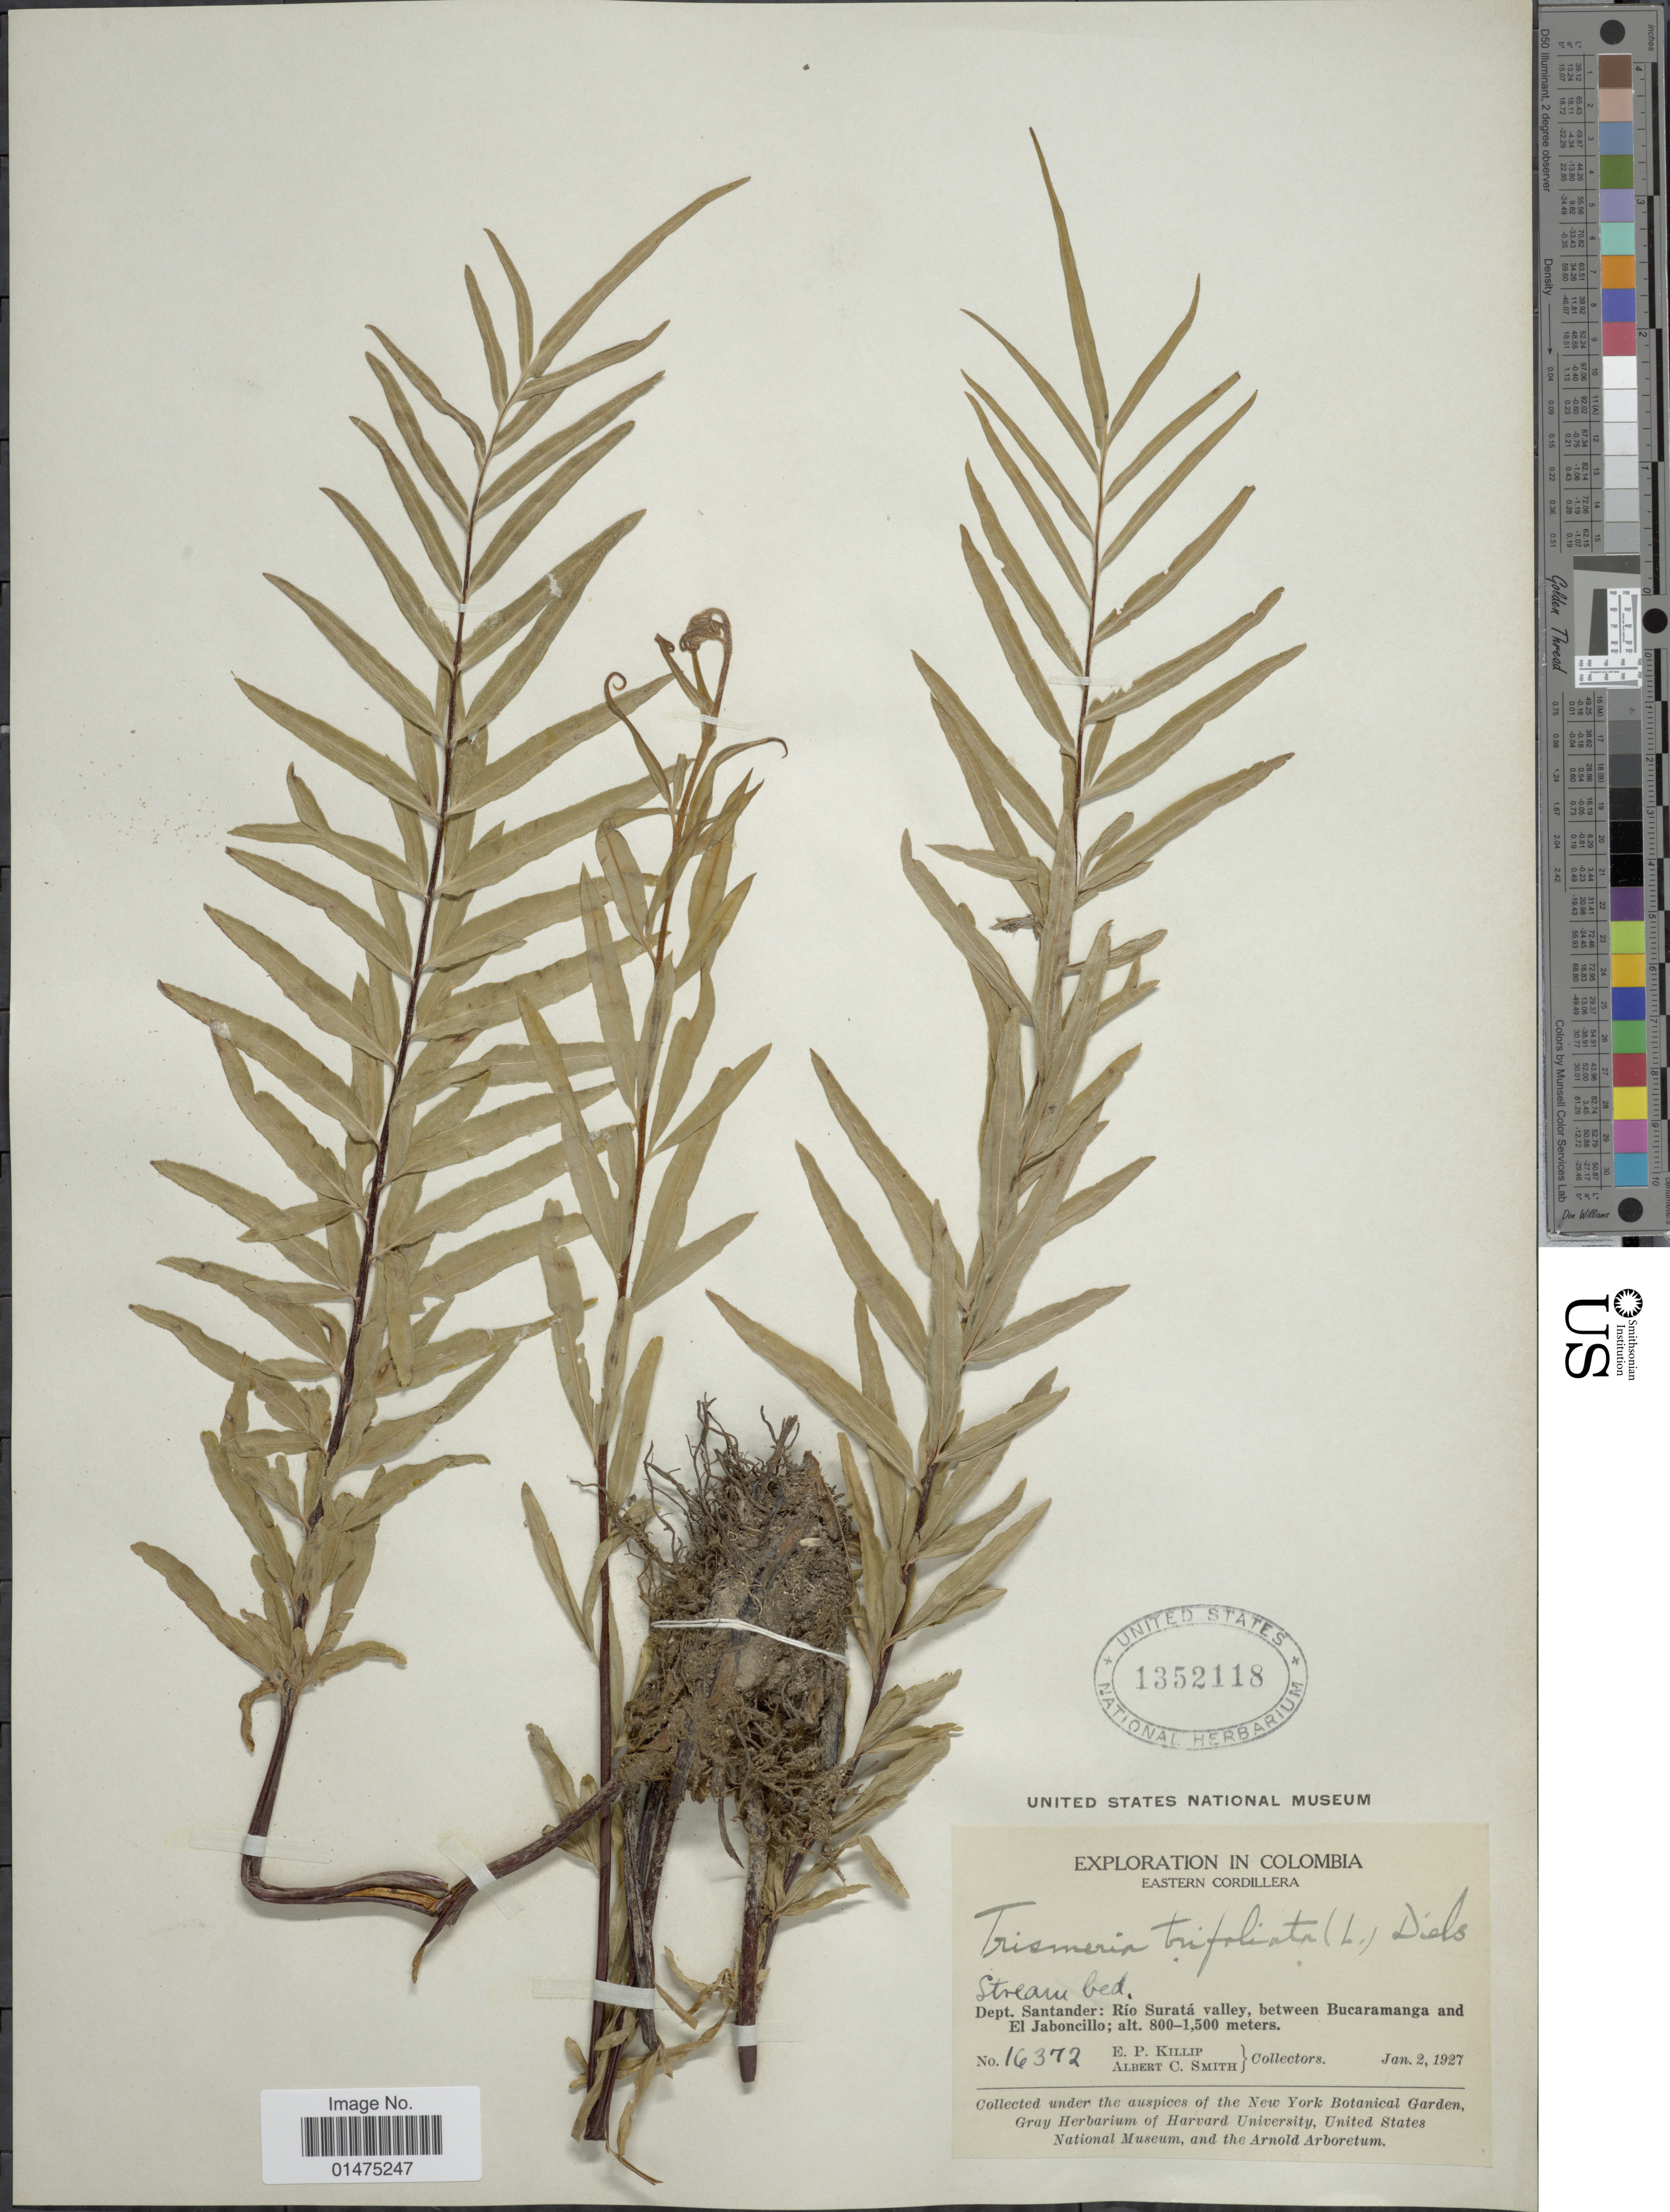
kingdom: Plantae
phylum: Tracheophyta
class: Polypodiopsida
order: Polypodiales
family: Pteridaceae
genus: Pityrogramma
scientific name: Pityrogramma trifoliata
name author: (L.) R.M. Tryon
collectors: E. P. Killip & A. C. Smith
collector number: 16372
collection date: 1927-01-02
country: Colombia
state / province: Santander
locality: Eastern Cordillera, Río Suratá valley between Bucaramanga and El Jaboncillo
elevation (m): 800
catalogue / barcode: US 1352118